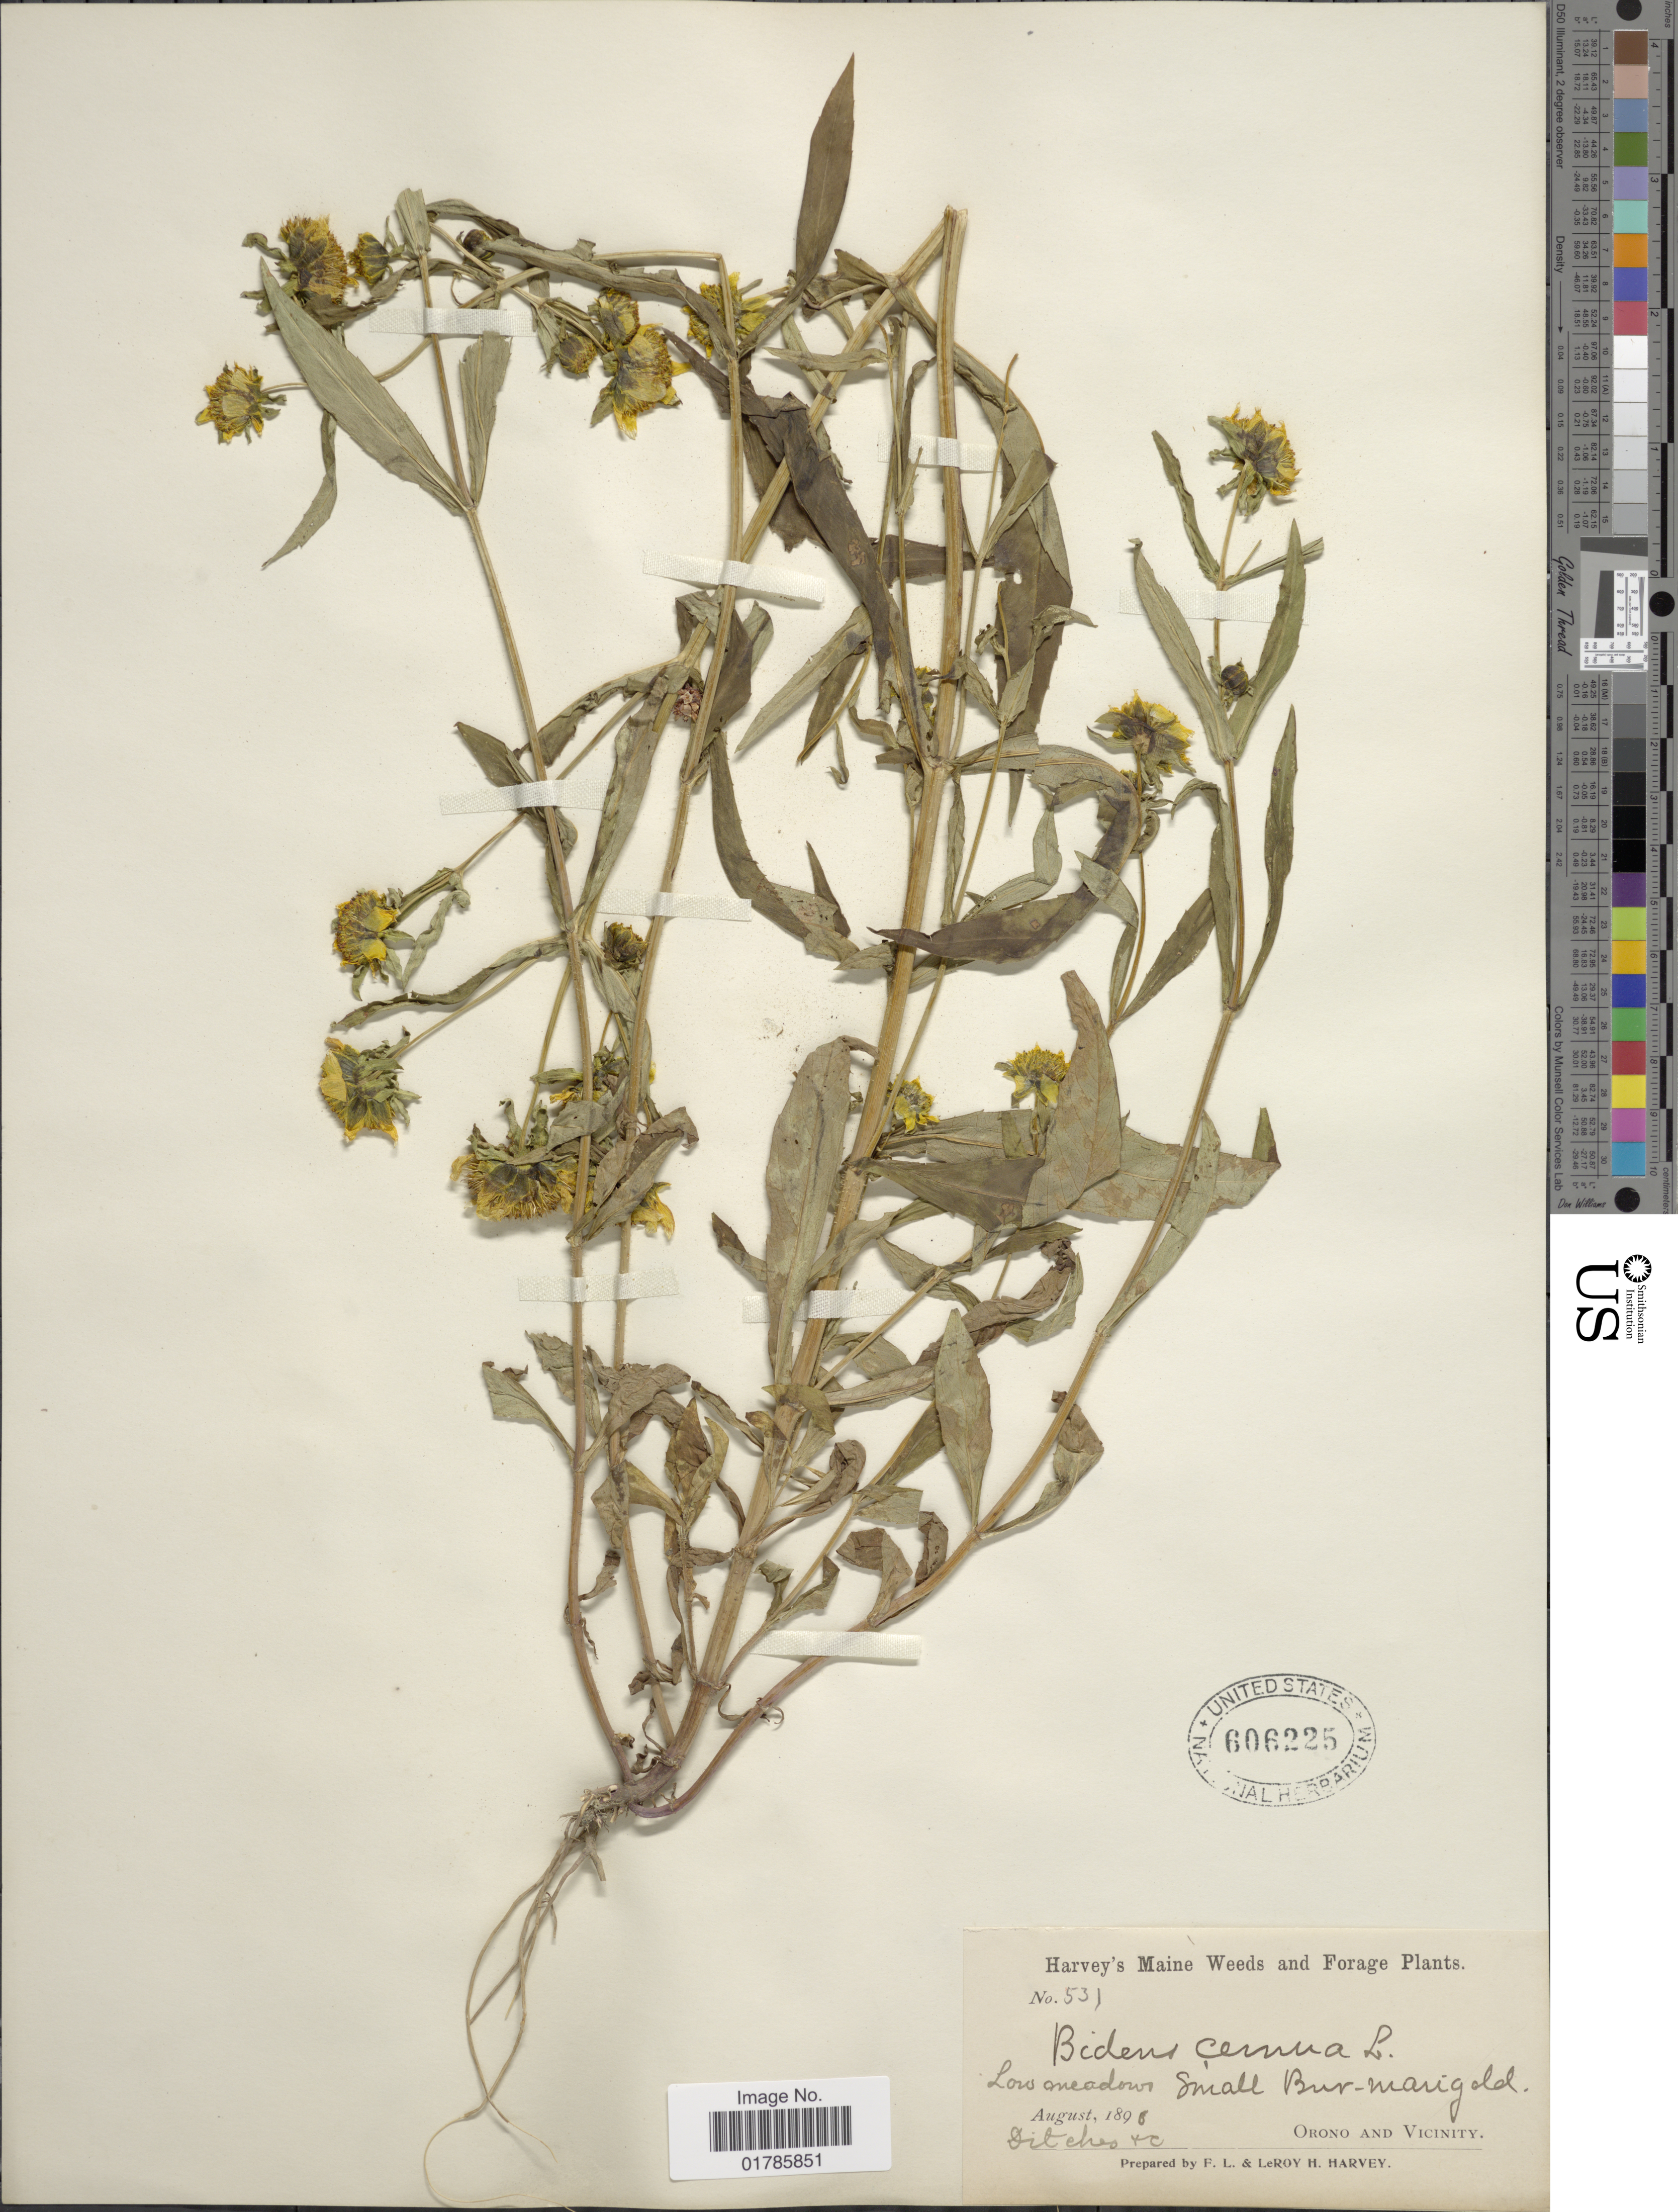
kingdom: Plantae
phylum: Tracheophyta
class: Magnoliopsida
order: Asterales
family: Asteraceae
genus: Bidens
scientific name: Bidens cernua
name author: L.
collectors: F. L. Harvey & L. H. Harvey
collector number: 531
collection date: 1895-08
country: United States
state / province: Maine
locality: Small Bur-Marigold, Orono and Vicinity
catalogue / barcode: US 606225